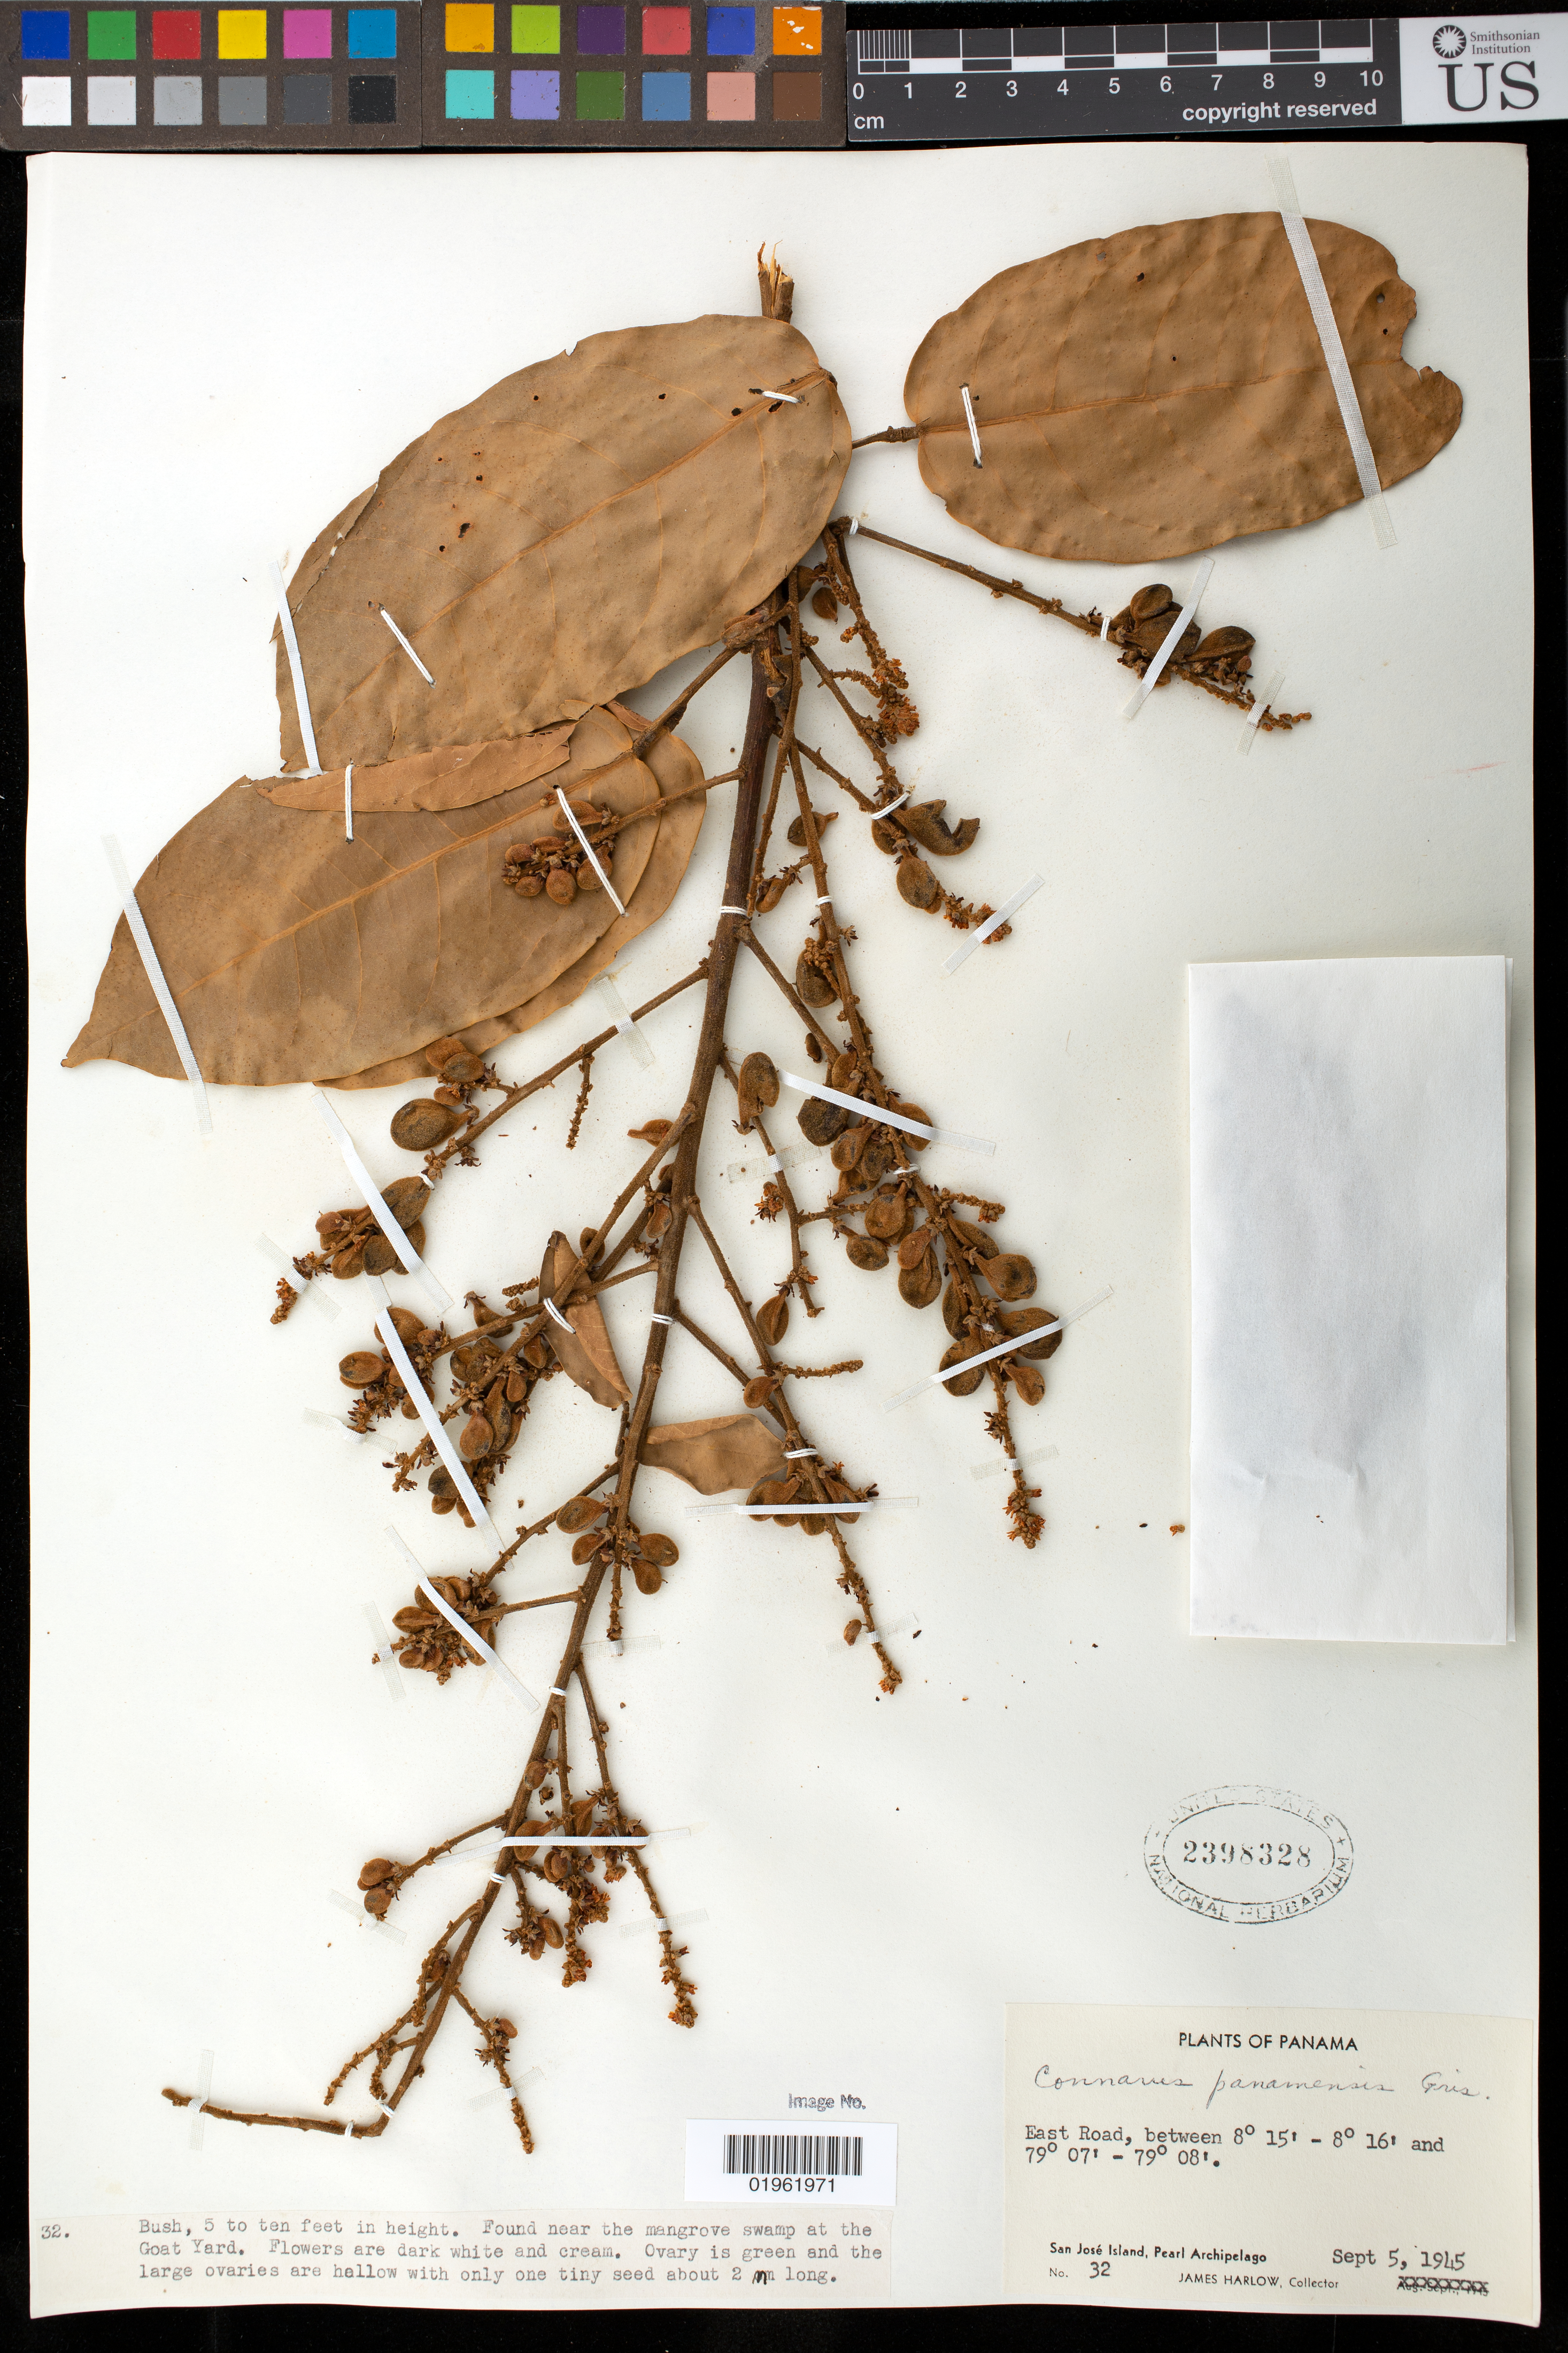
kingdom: Plantae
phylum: Tracheophyta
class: Magnoliopsida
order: Oxalidales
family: Connaraceae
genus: Connarus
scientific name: Connarus panamensis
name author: Turcz.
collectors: J. Harlow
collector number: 32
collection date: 1945-09-05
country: Panama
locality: East Road. San José Island, Pearl Archipelago.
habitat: Found near the mangrove swamp at the Goat Yard.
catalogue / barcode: US 2398328